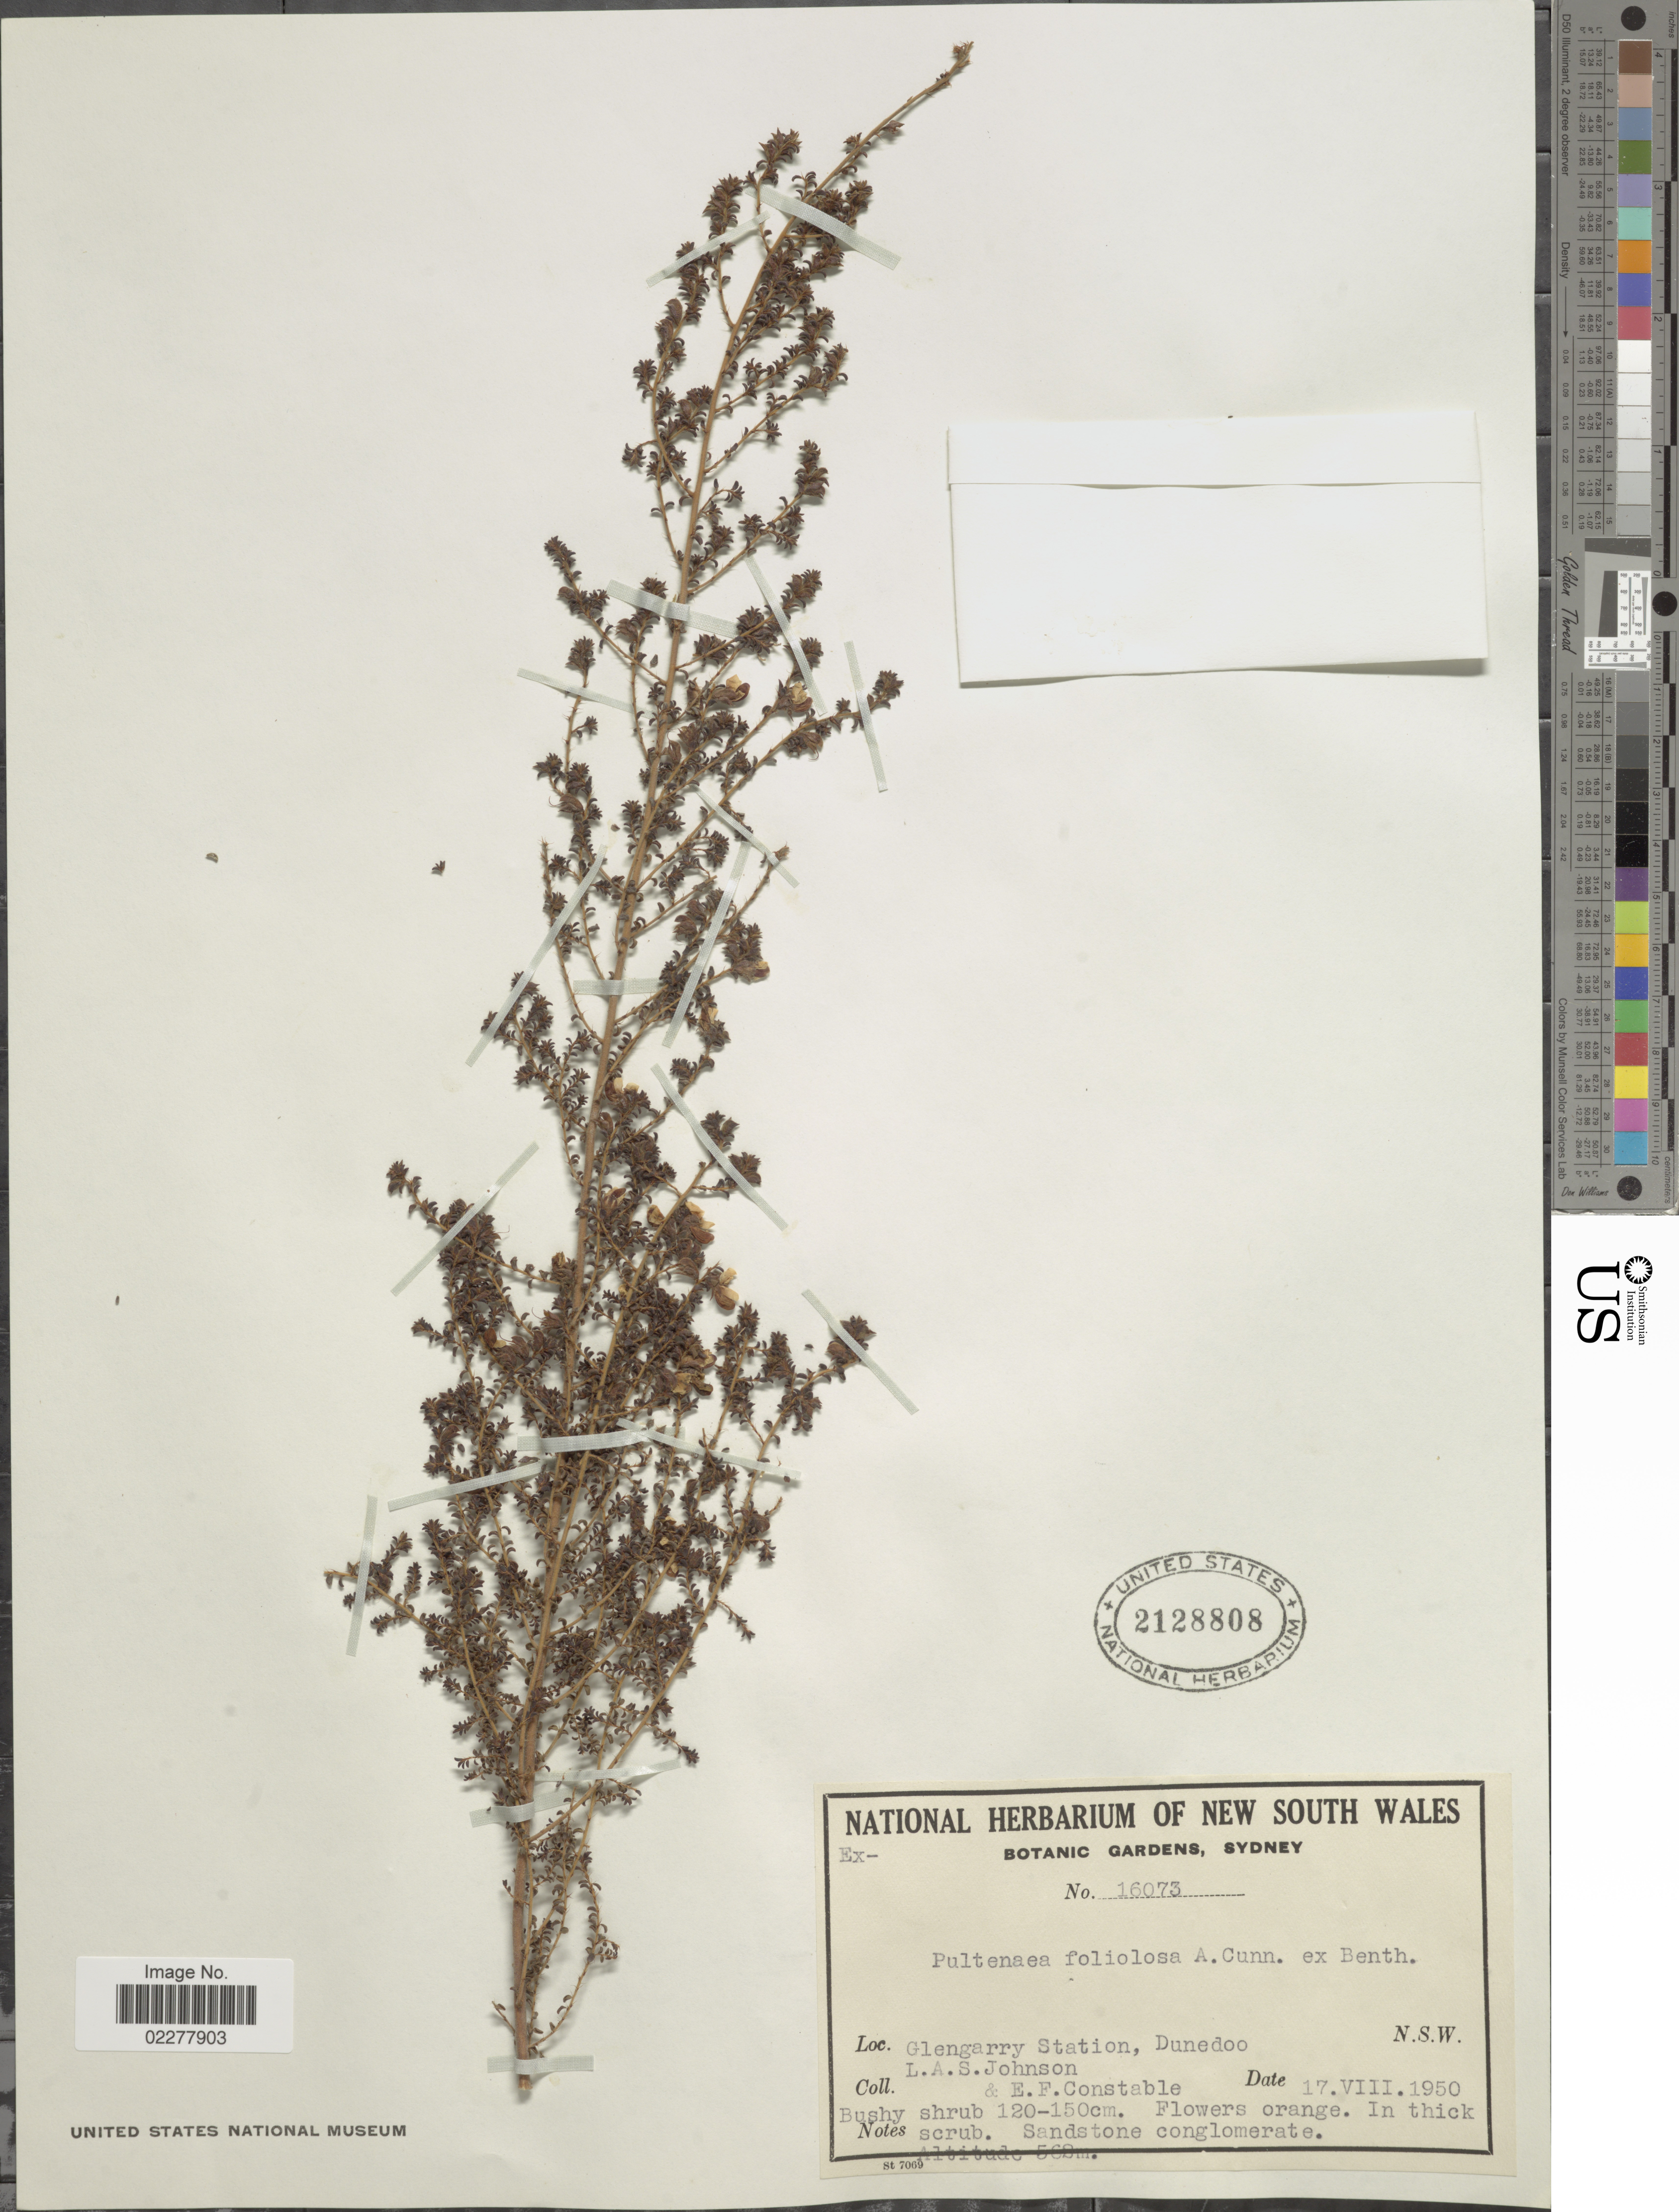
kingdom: Plantae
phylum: Tracheophyta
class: Magnoliopsida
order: Fabales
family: Fabaceae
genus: Pultenaea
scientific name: Pultenaea foliolosa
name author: Cunn.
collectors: L. A. S. Johnson & E. F. Constable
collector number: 16073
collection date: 1950-08-17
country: Australia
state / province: New South Wales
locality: Glengarry Station, Dunedoo. N.S.W.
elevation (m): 562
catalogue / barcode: US 2128808